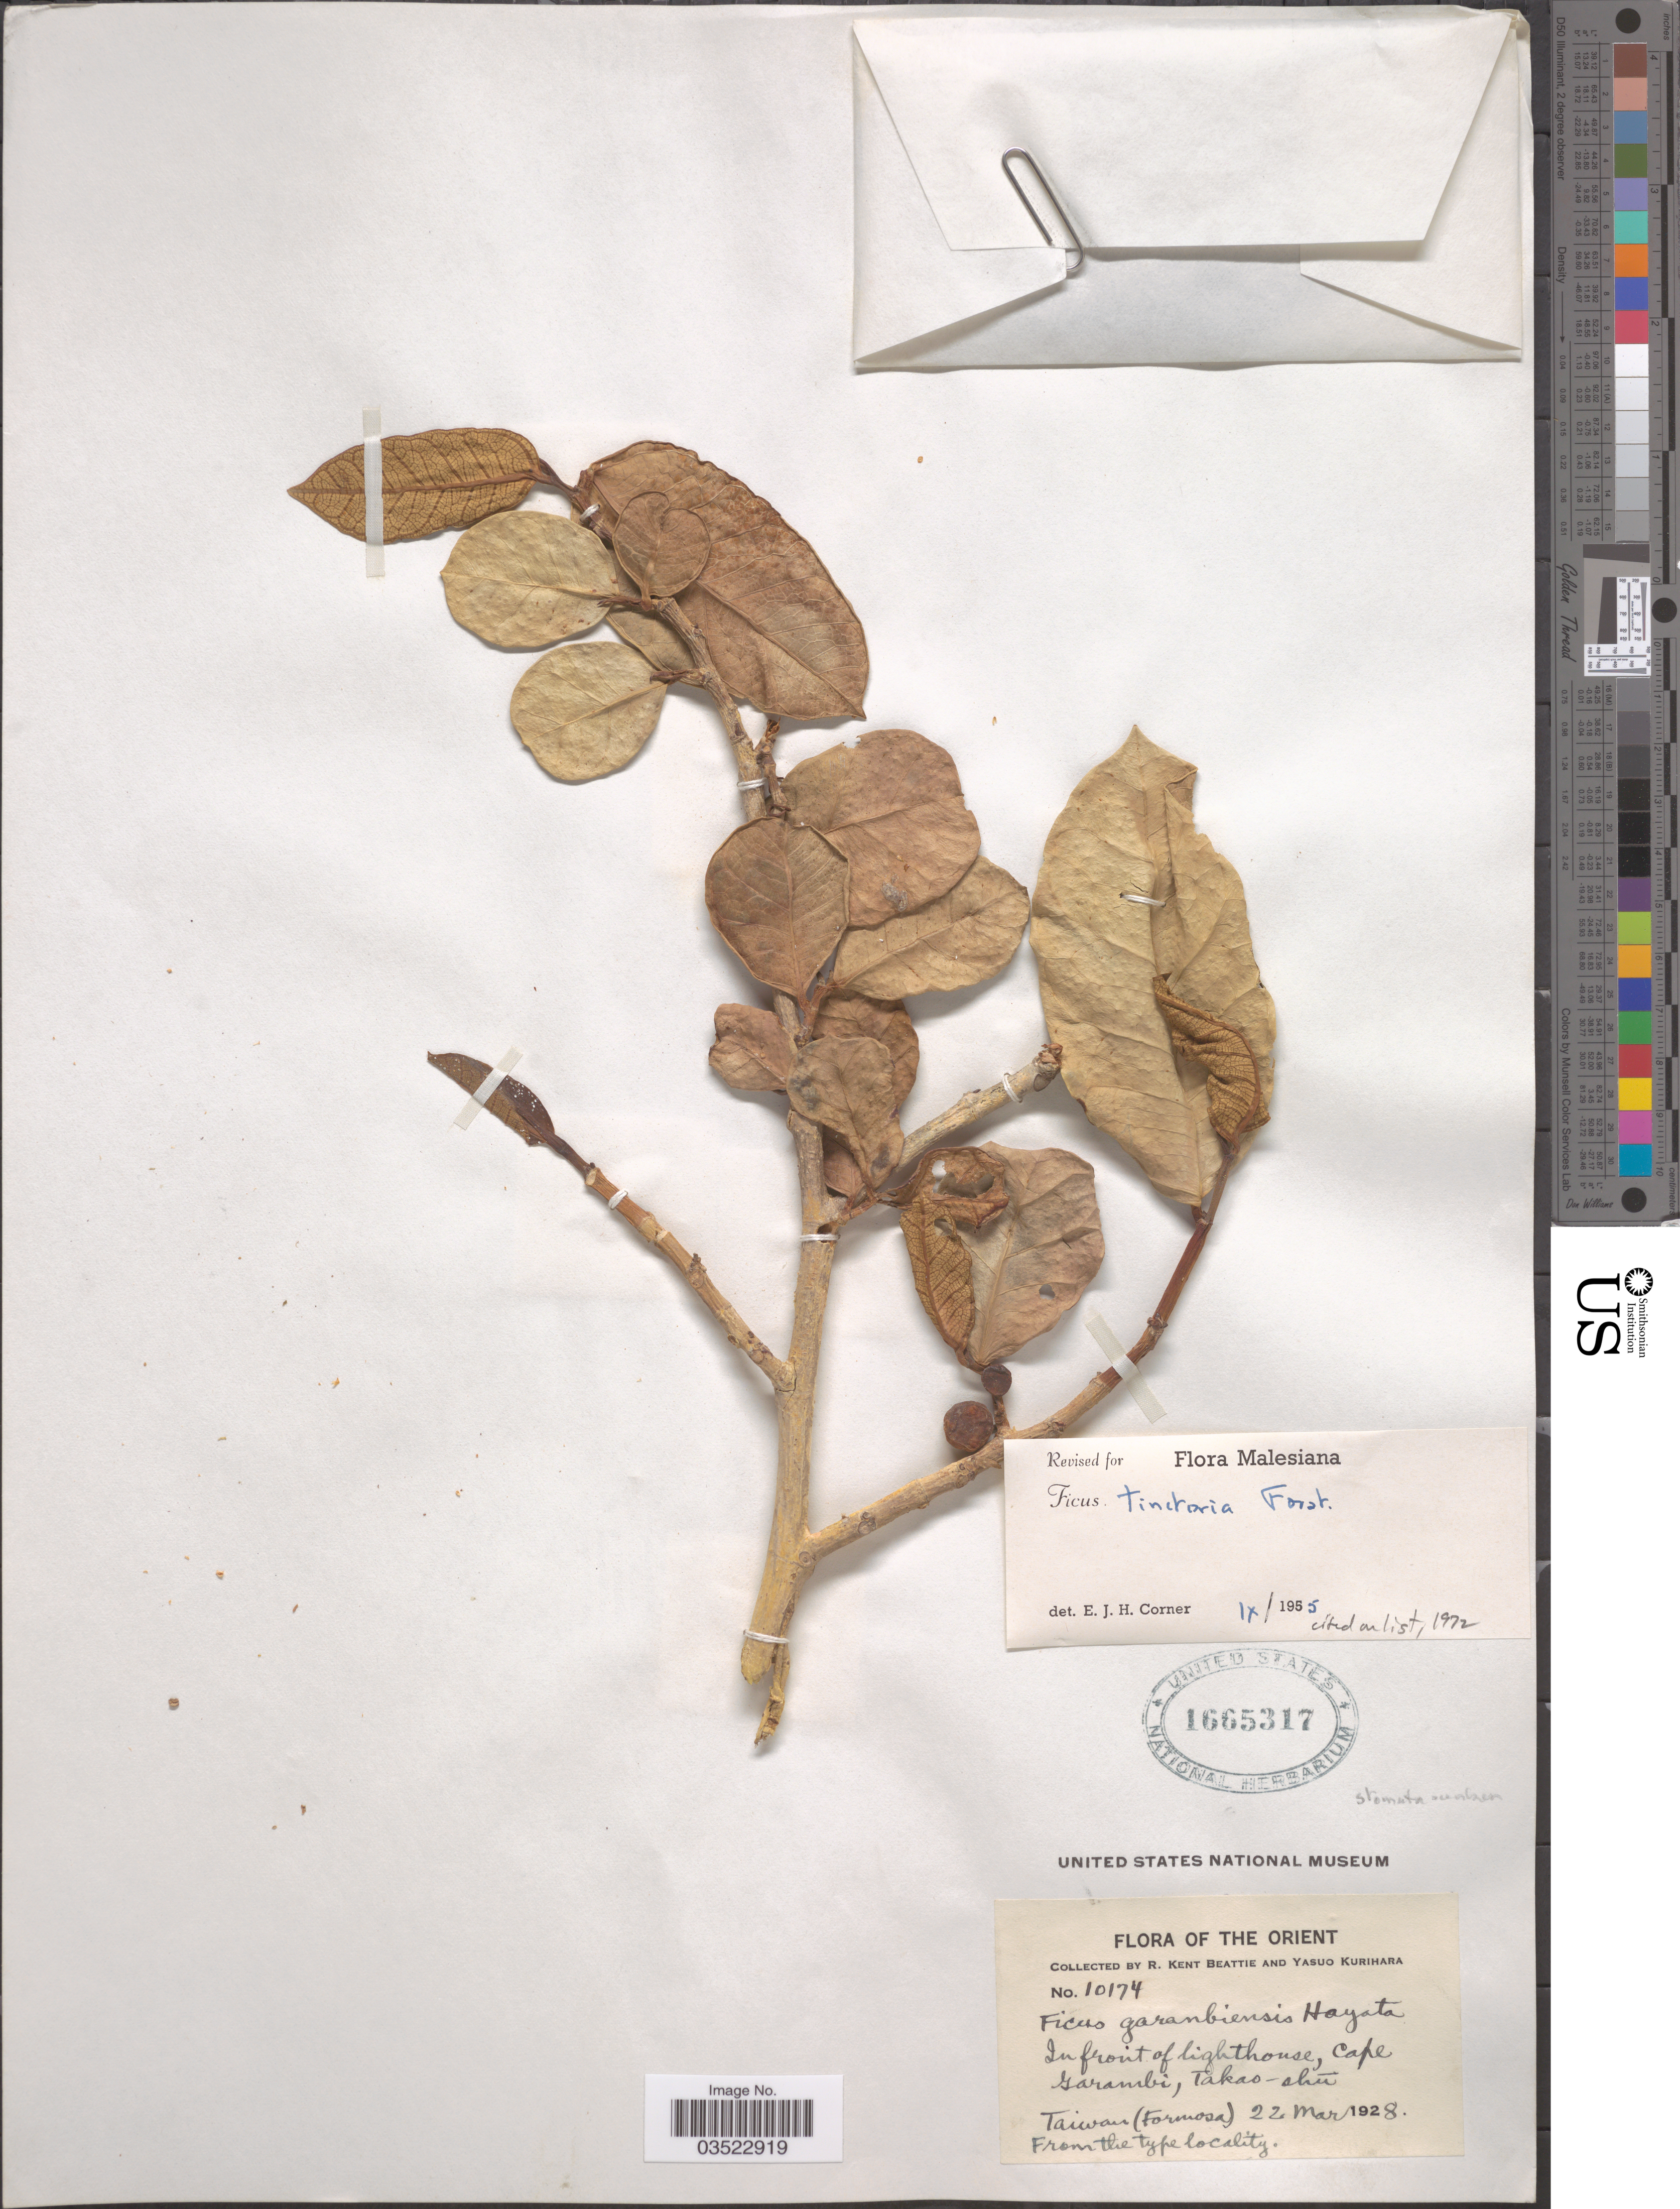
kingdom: Plantae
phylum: Tracheophyta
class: Magnoliopsida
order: Rosales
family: Moraceae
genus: Ficus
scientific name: Ficus tinctoria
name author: G. Forst.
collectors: R. K. Beattie & Y. Kurihara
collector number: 10174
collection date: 1928-03-22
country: Taiwan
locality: The Orient. In front of lighthouse, Cape Garambi, Takao-shū. (Formosa).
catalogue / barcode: US 1665317